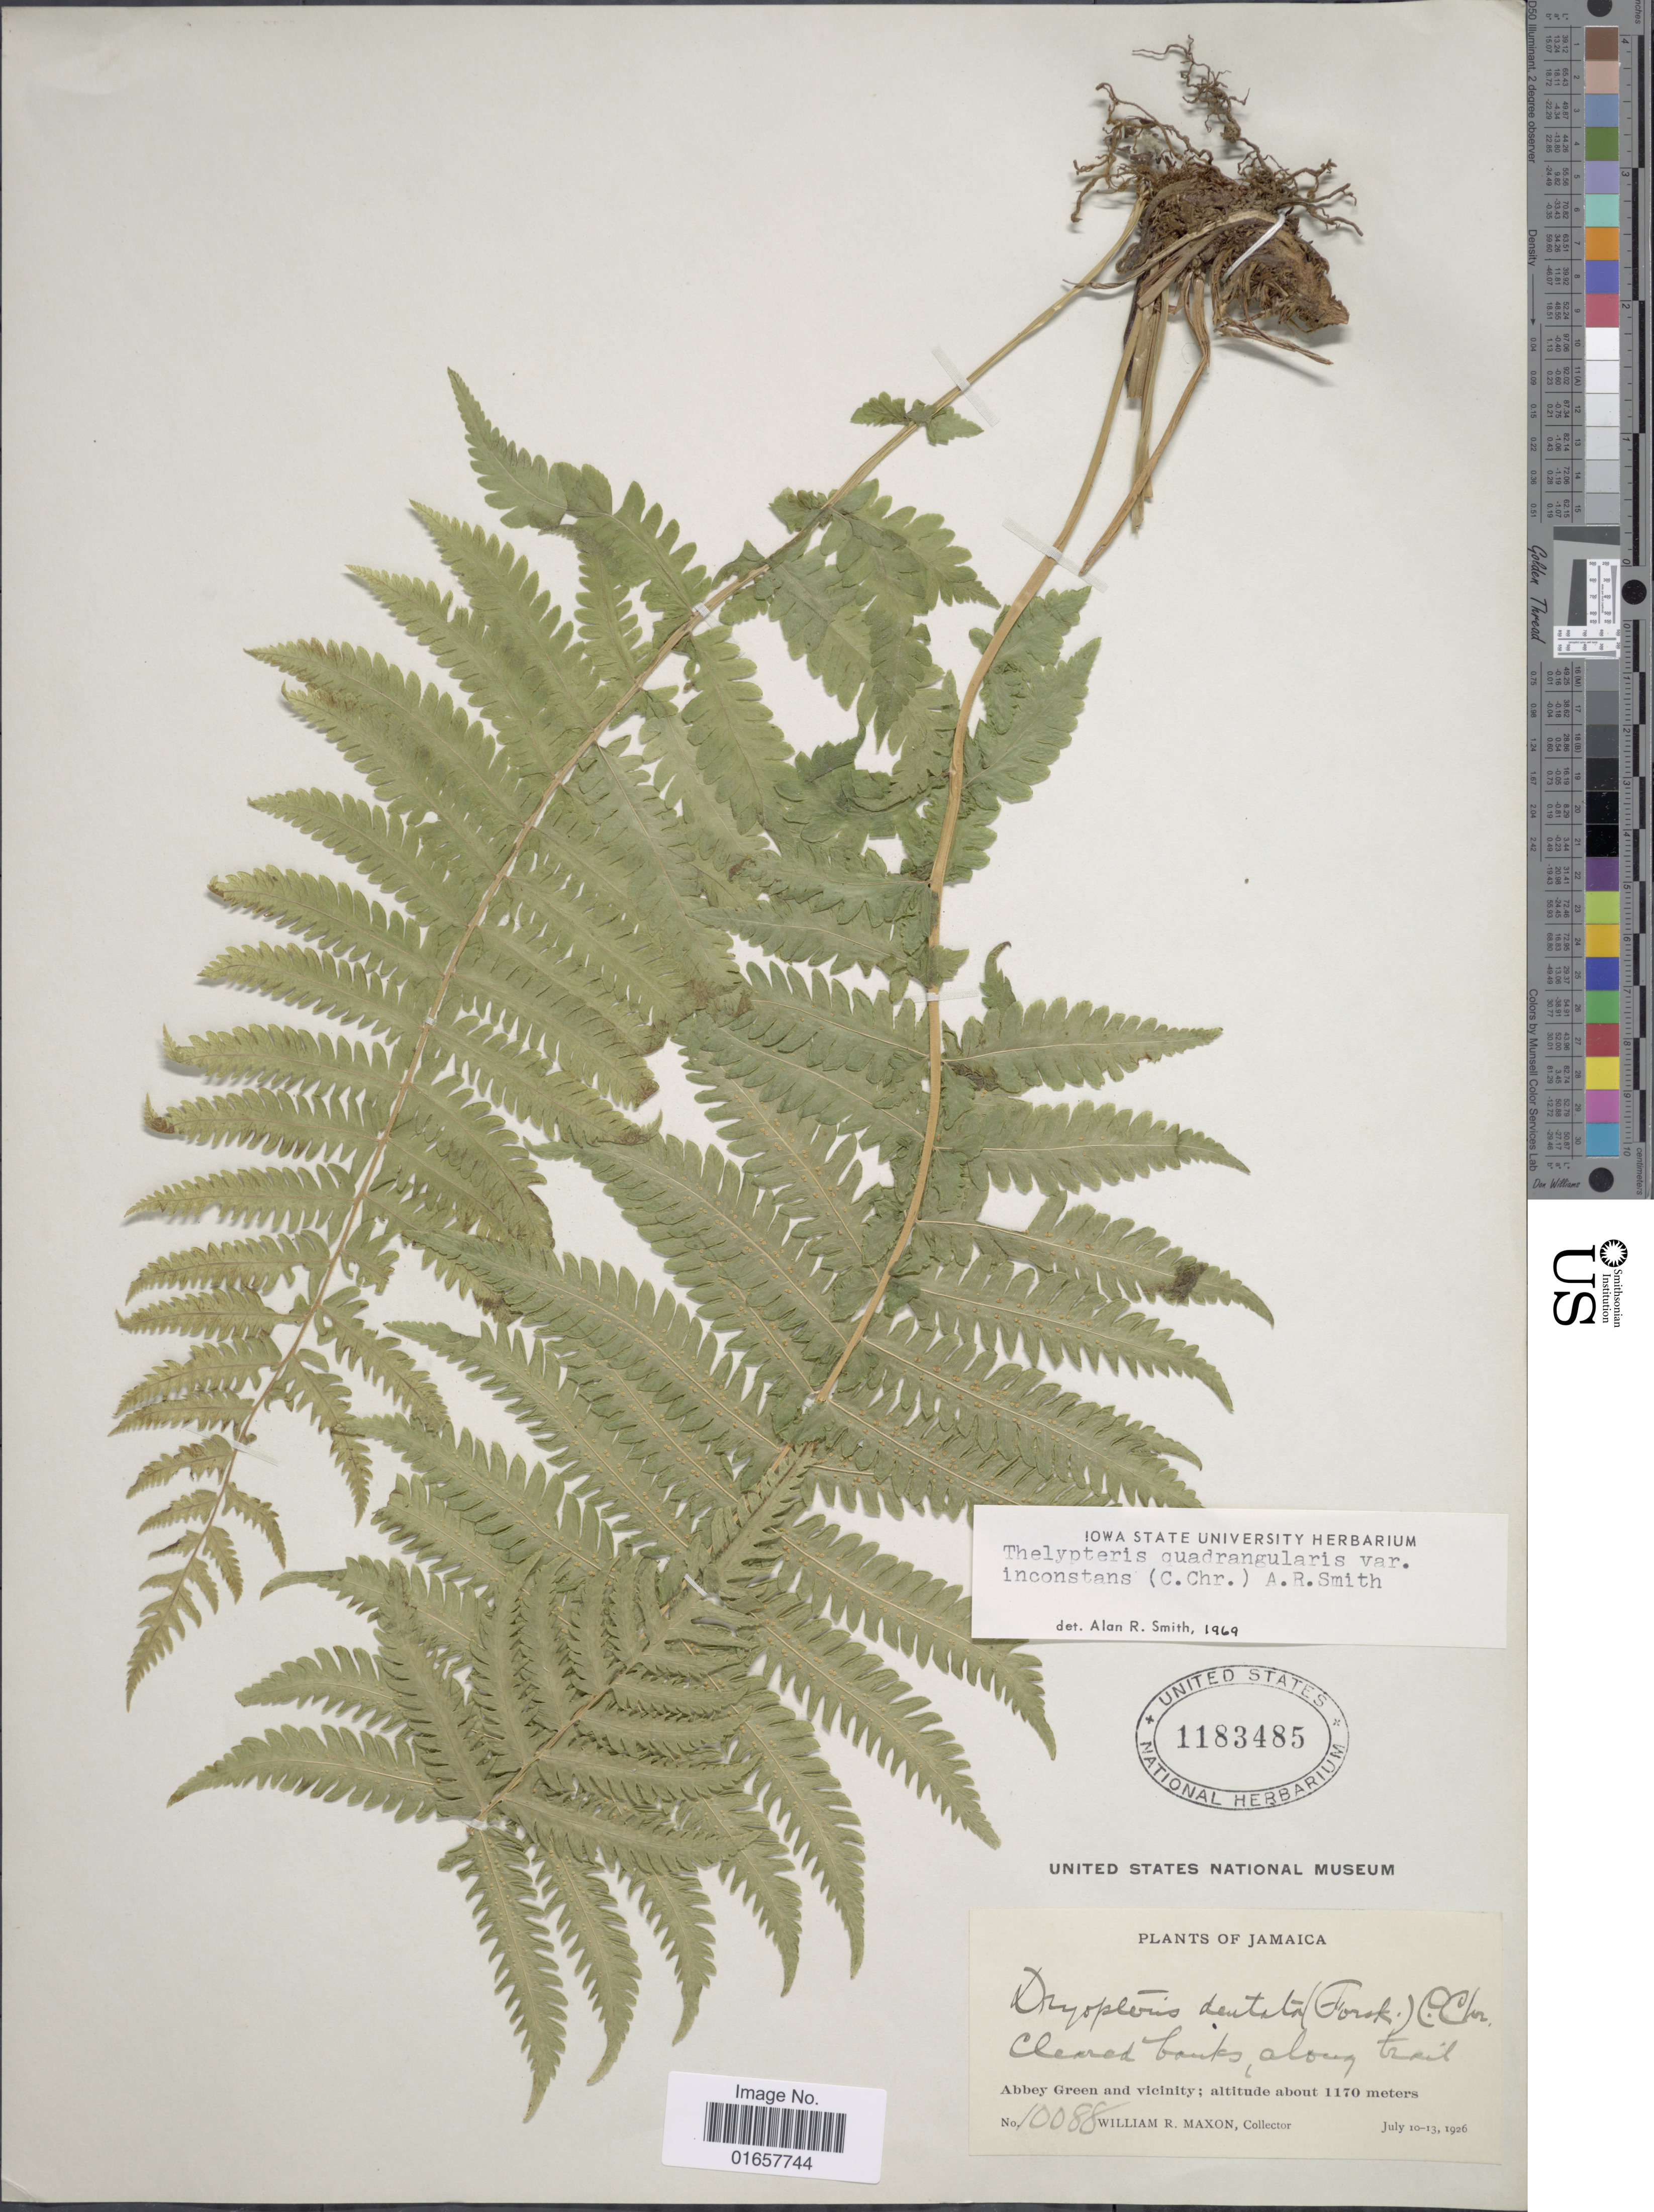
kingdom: Plantae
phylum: Tracheophyta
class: Polypodiopsida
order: Polypodiales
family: Thelypteridaceae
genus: Christella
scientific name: Christella hispidula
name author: (Decne.) Holttum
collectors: W. R. Maxon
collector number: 10088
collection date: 1926-07-10/1926-07-13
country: Jamaica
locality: Jamaica, Cleared banks, along trail Abbey Green and Vicinity,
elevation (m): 1170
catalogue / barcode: US 1183485